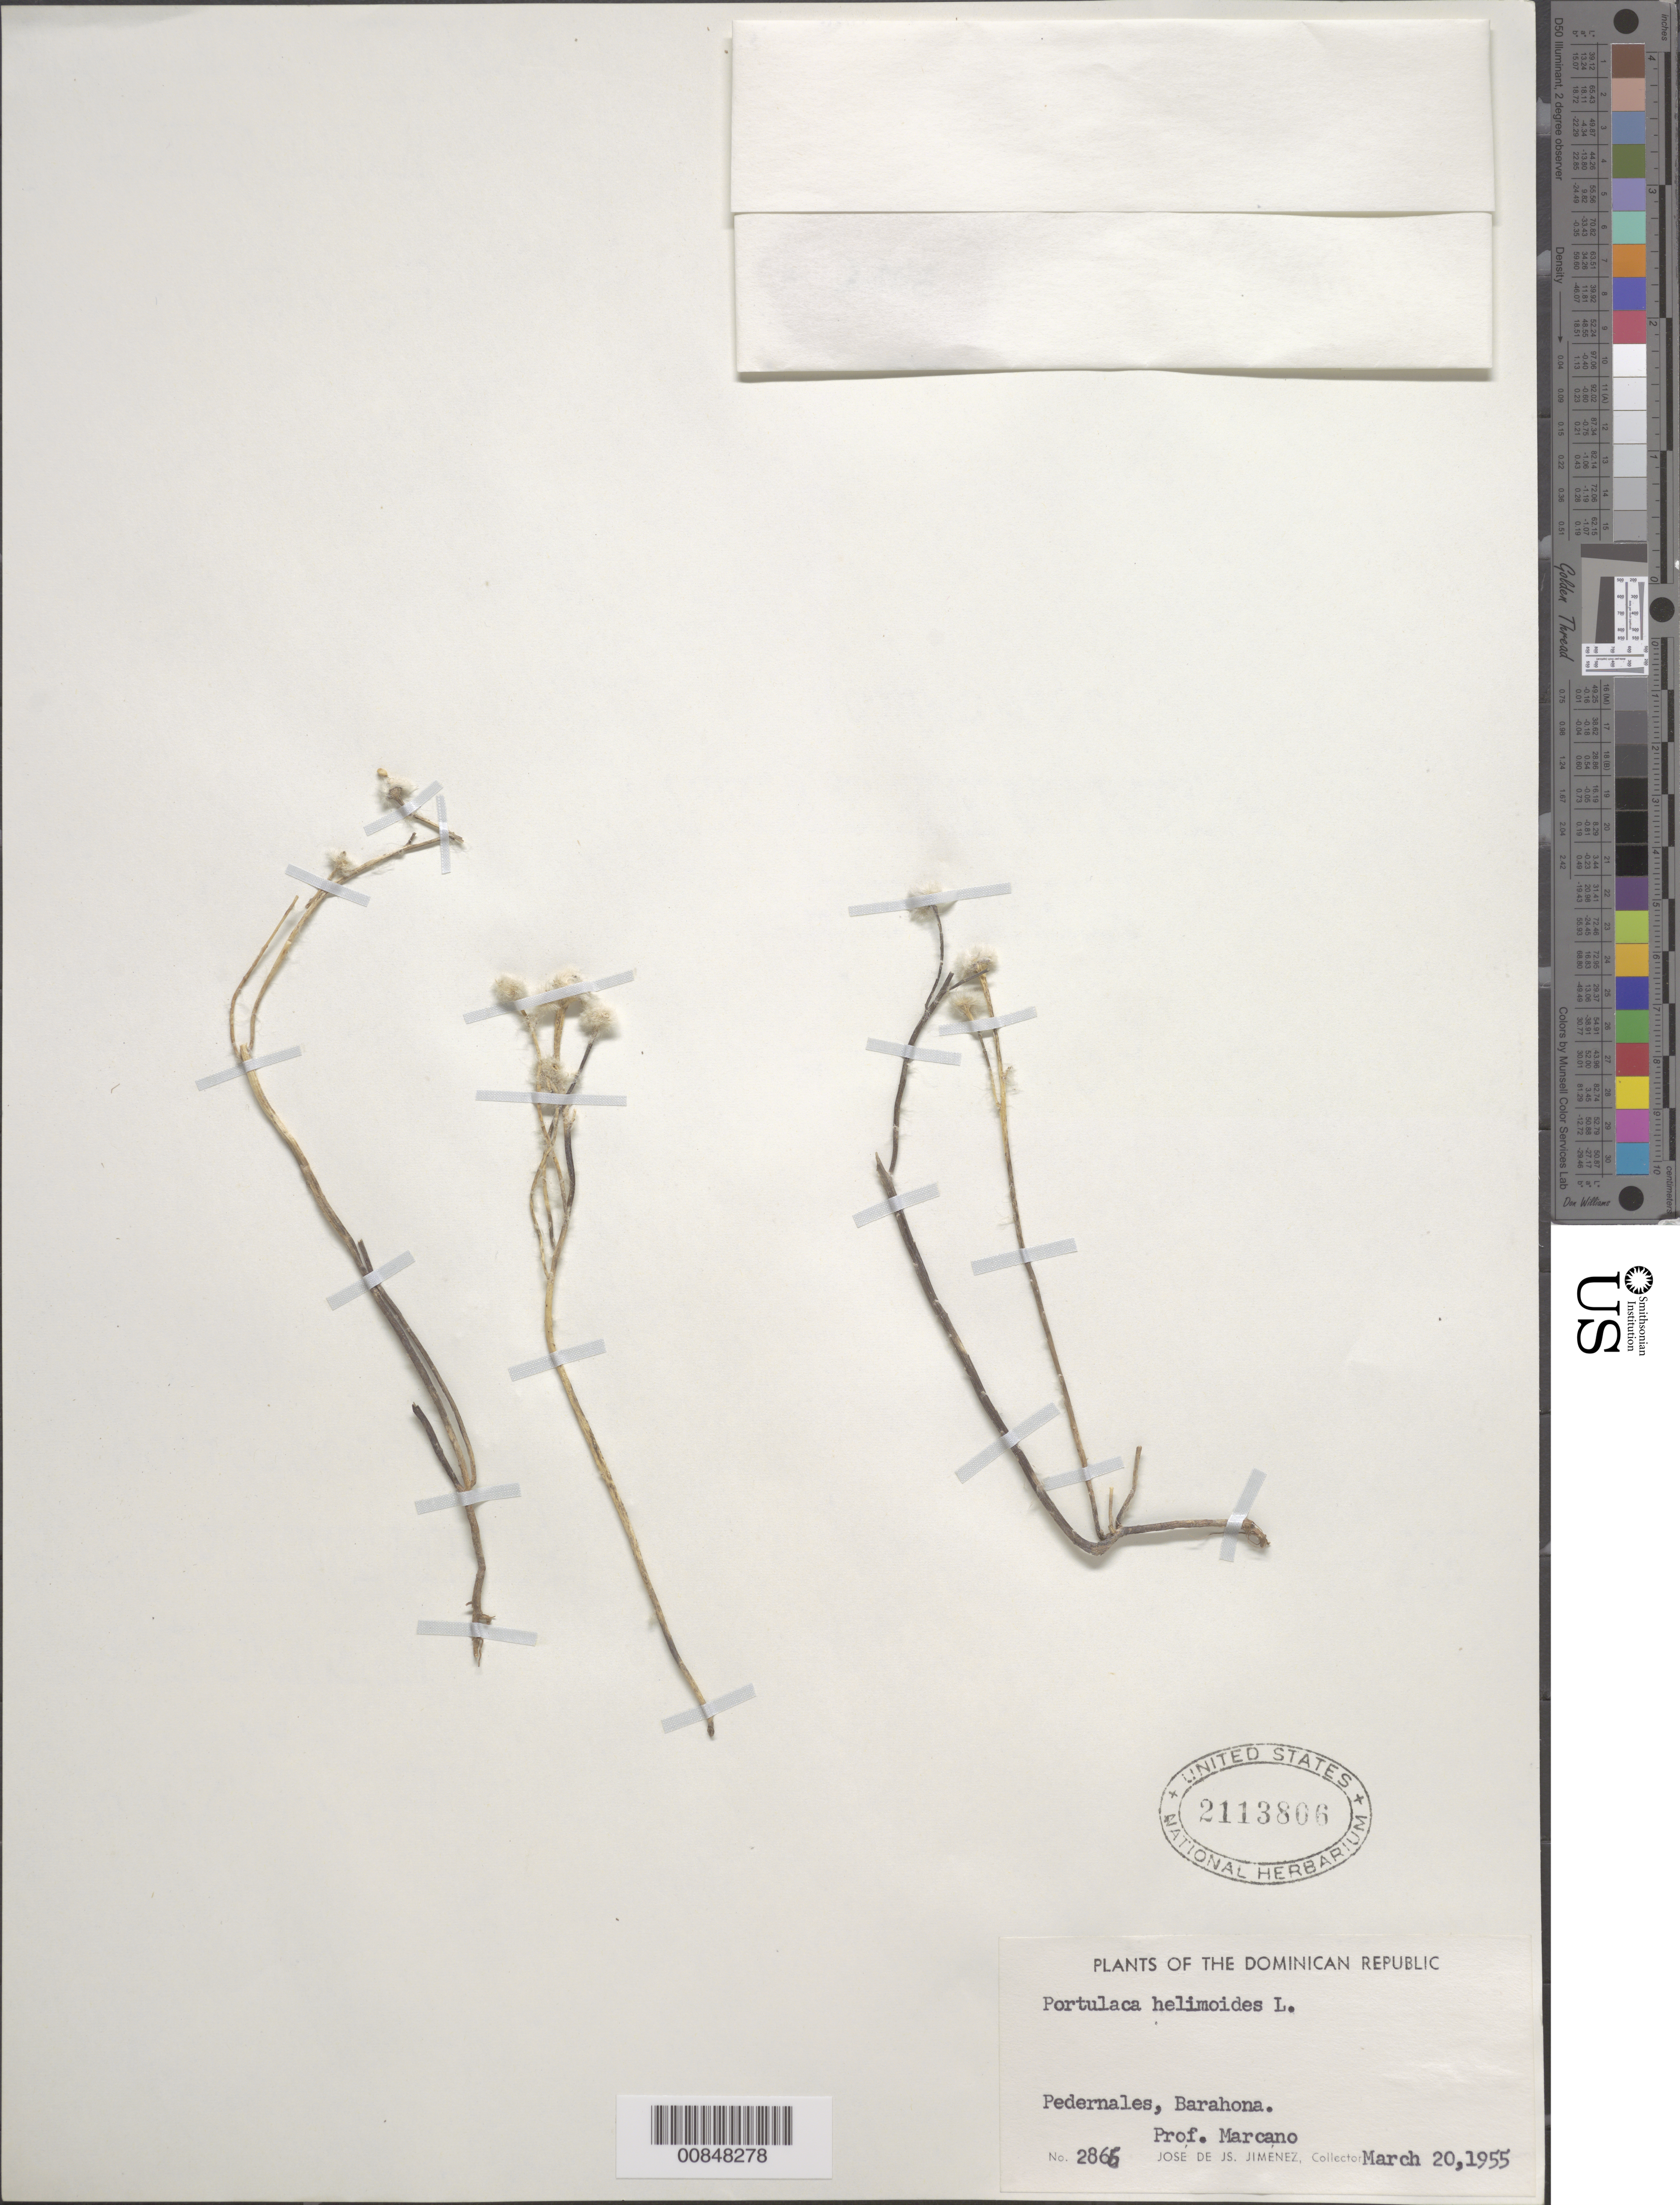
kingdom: Plantae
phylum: Tracheophyta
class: Magnoliopsida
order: Caryophyllales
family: Portulacaceae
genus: Portulaca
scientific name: Portulaca halimoides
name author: L.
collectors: J. J. Jiménez Almonte & E. J. Marcano F.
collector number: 2866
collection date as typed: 20 Mar 1955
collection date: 1955-03-20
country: Dominican Republic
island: Hispaniola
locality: Pedernales, Barahona.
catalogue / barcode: US 2113806